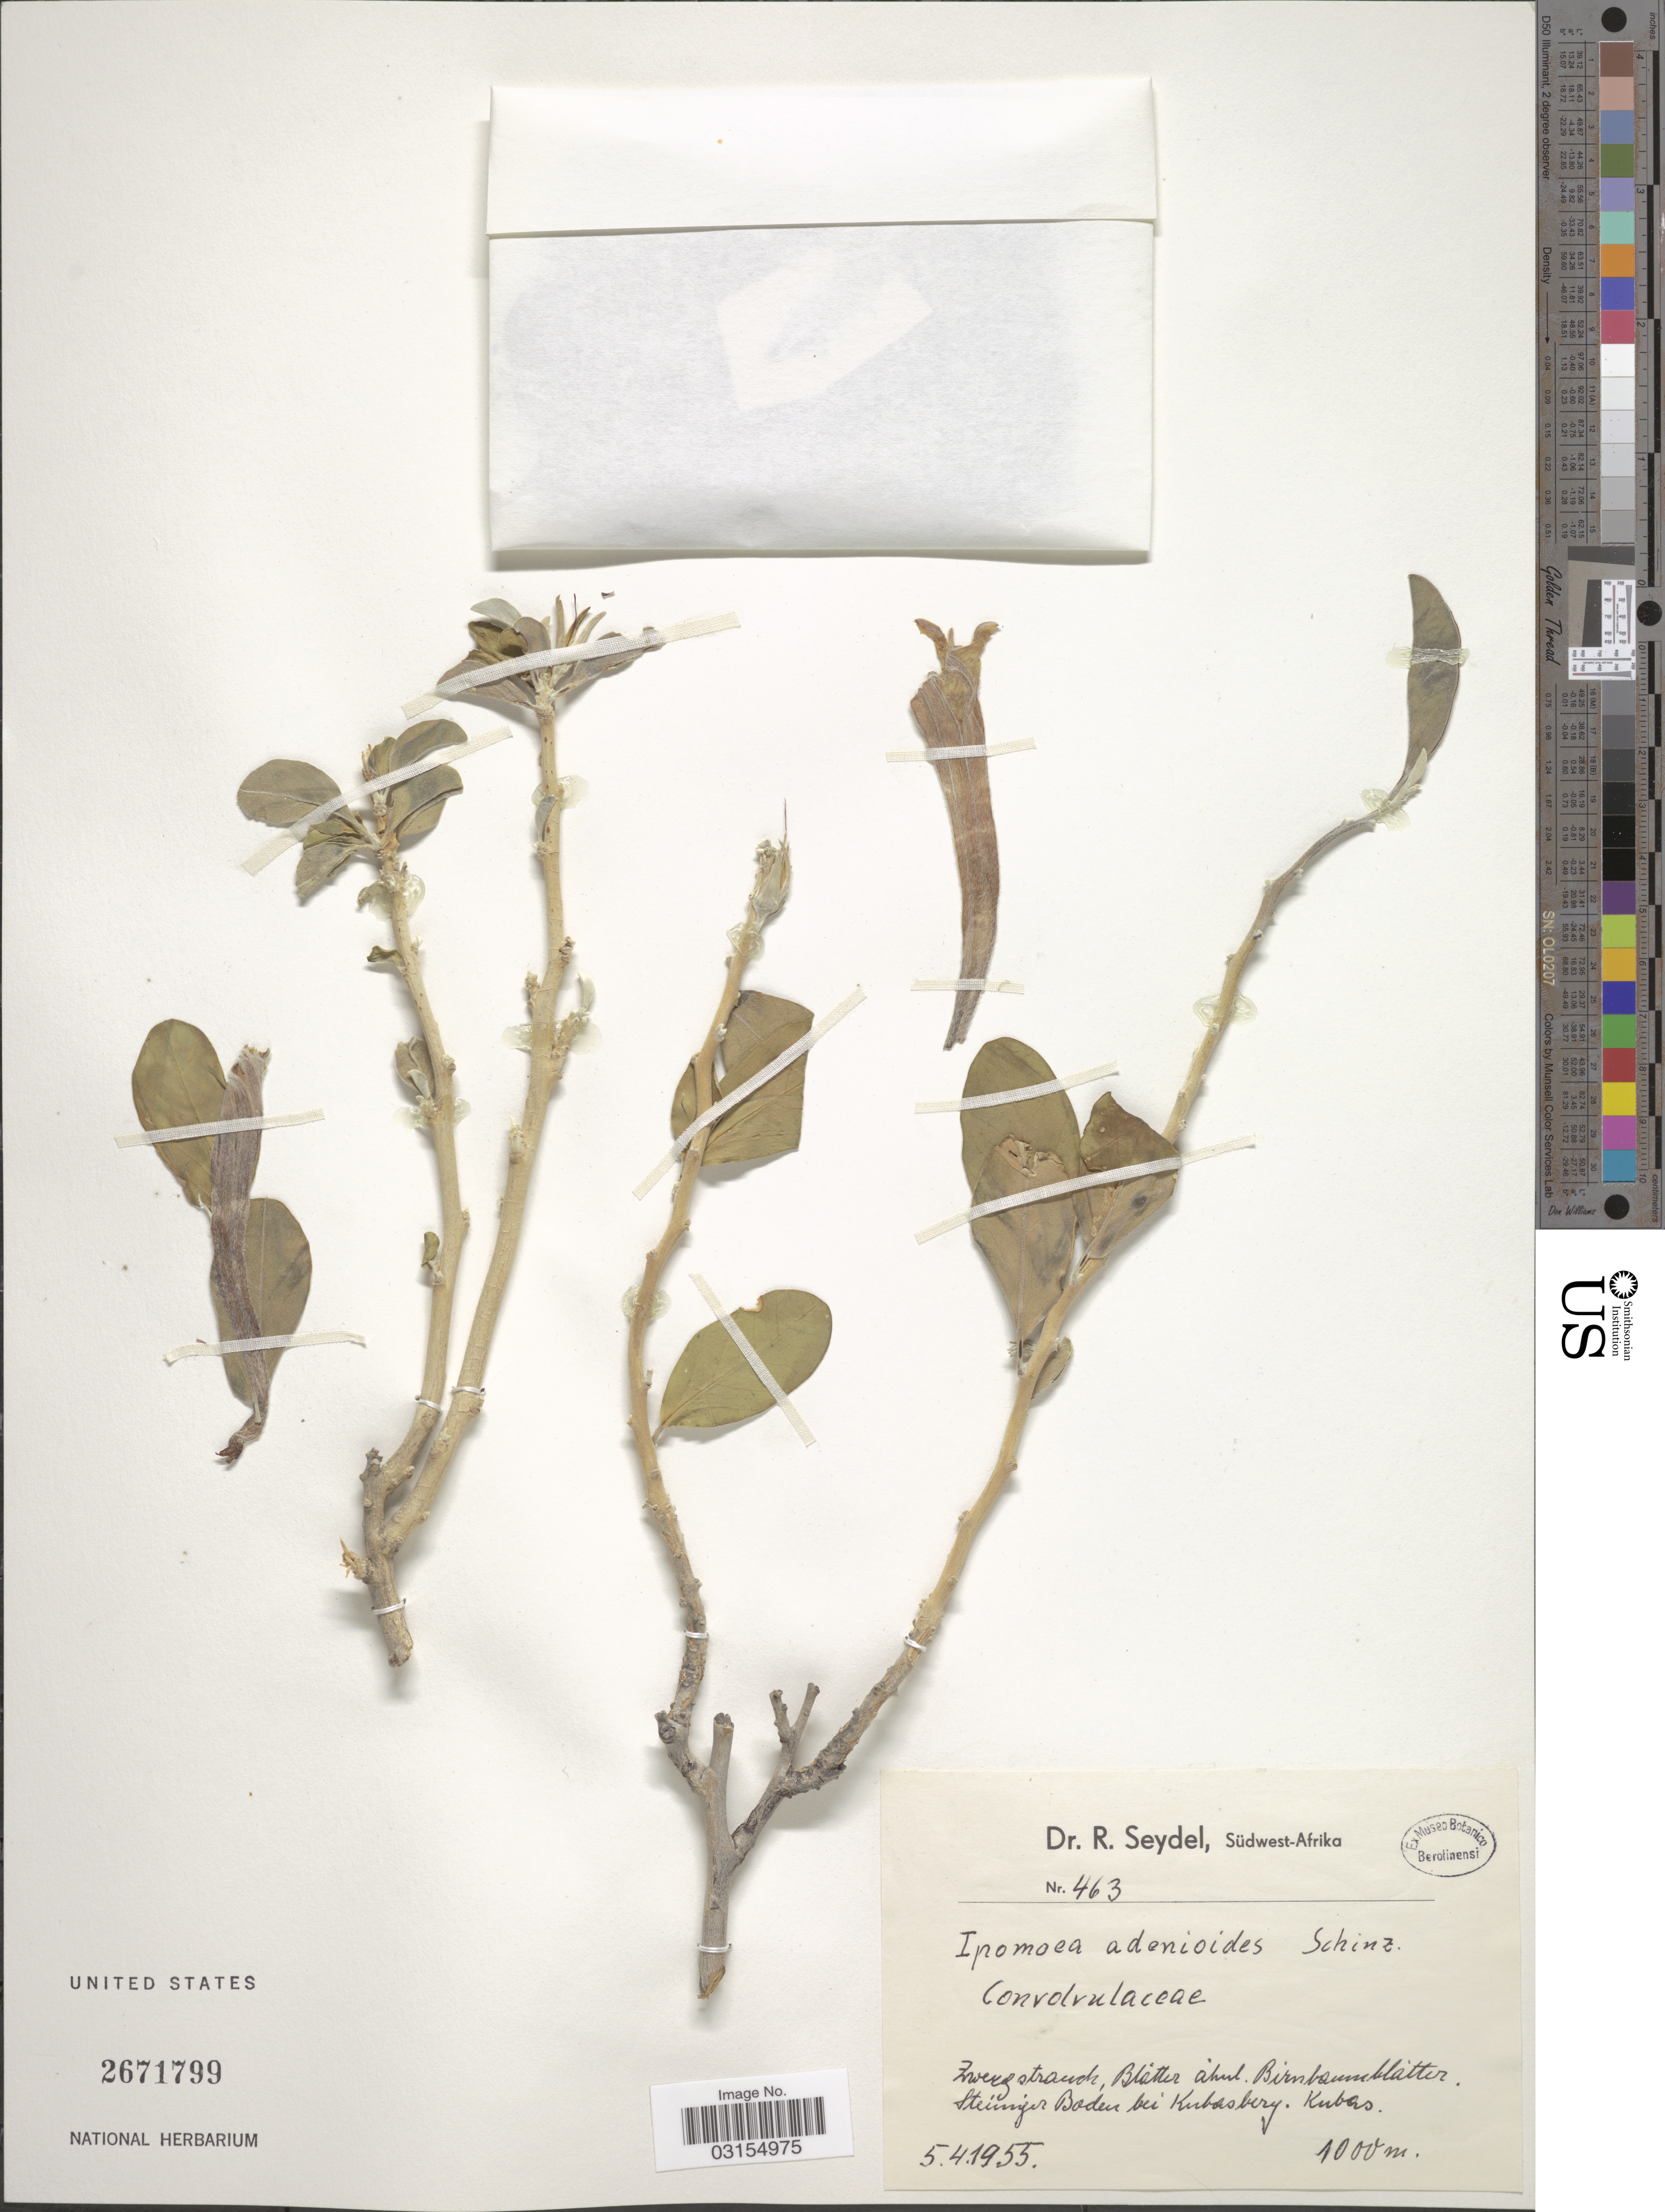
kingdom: Plantae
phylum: Tracheophyta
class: Magnoliopsida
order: Solanales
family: Convolvulaceae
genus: Ipomoea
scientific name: Ipomoea adenioides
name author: Schinz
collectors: R. Seydel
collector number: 463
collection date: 1955-04-05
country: Namibia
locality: Südwest-Afrika.Steiniger Boden bei Kubasberg. Kubas.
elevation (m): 1000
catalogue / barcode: US 2671799